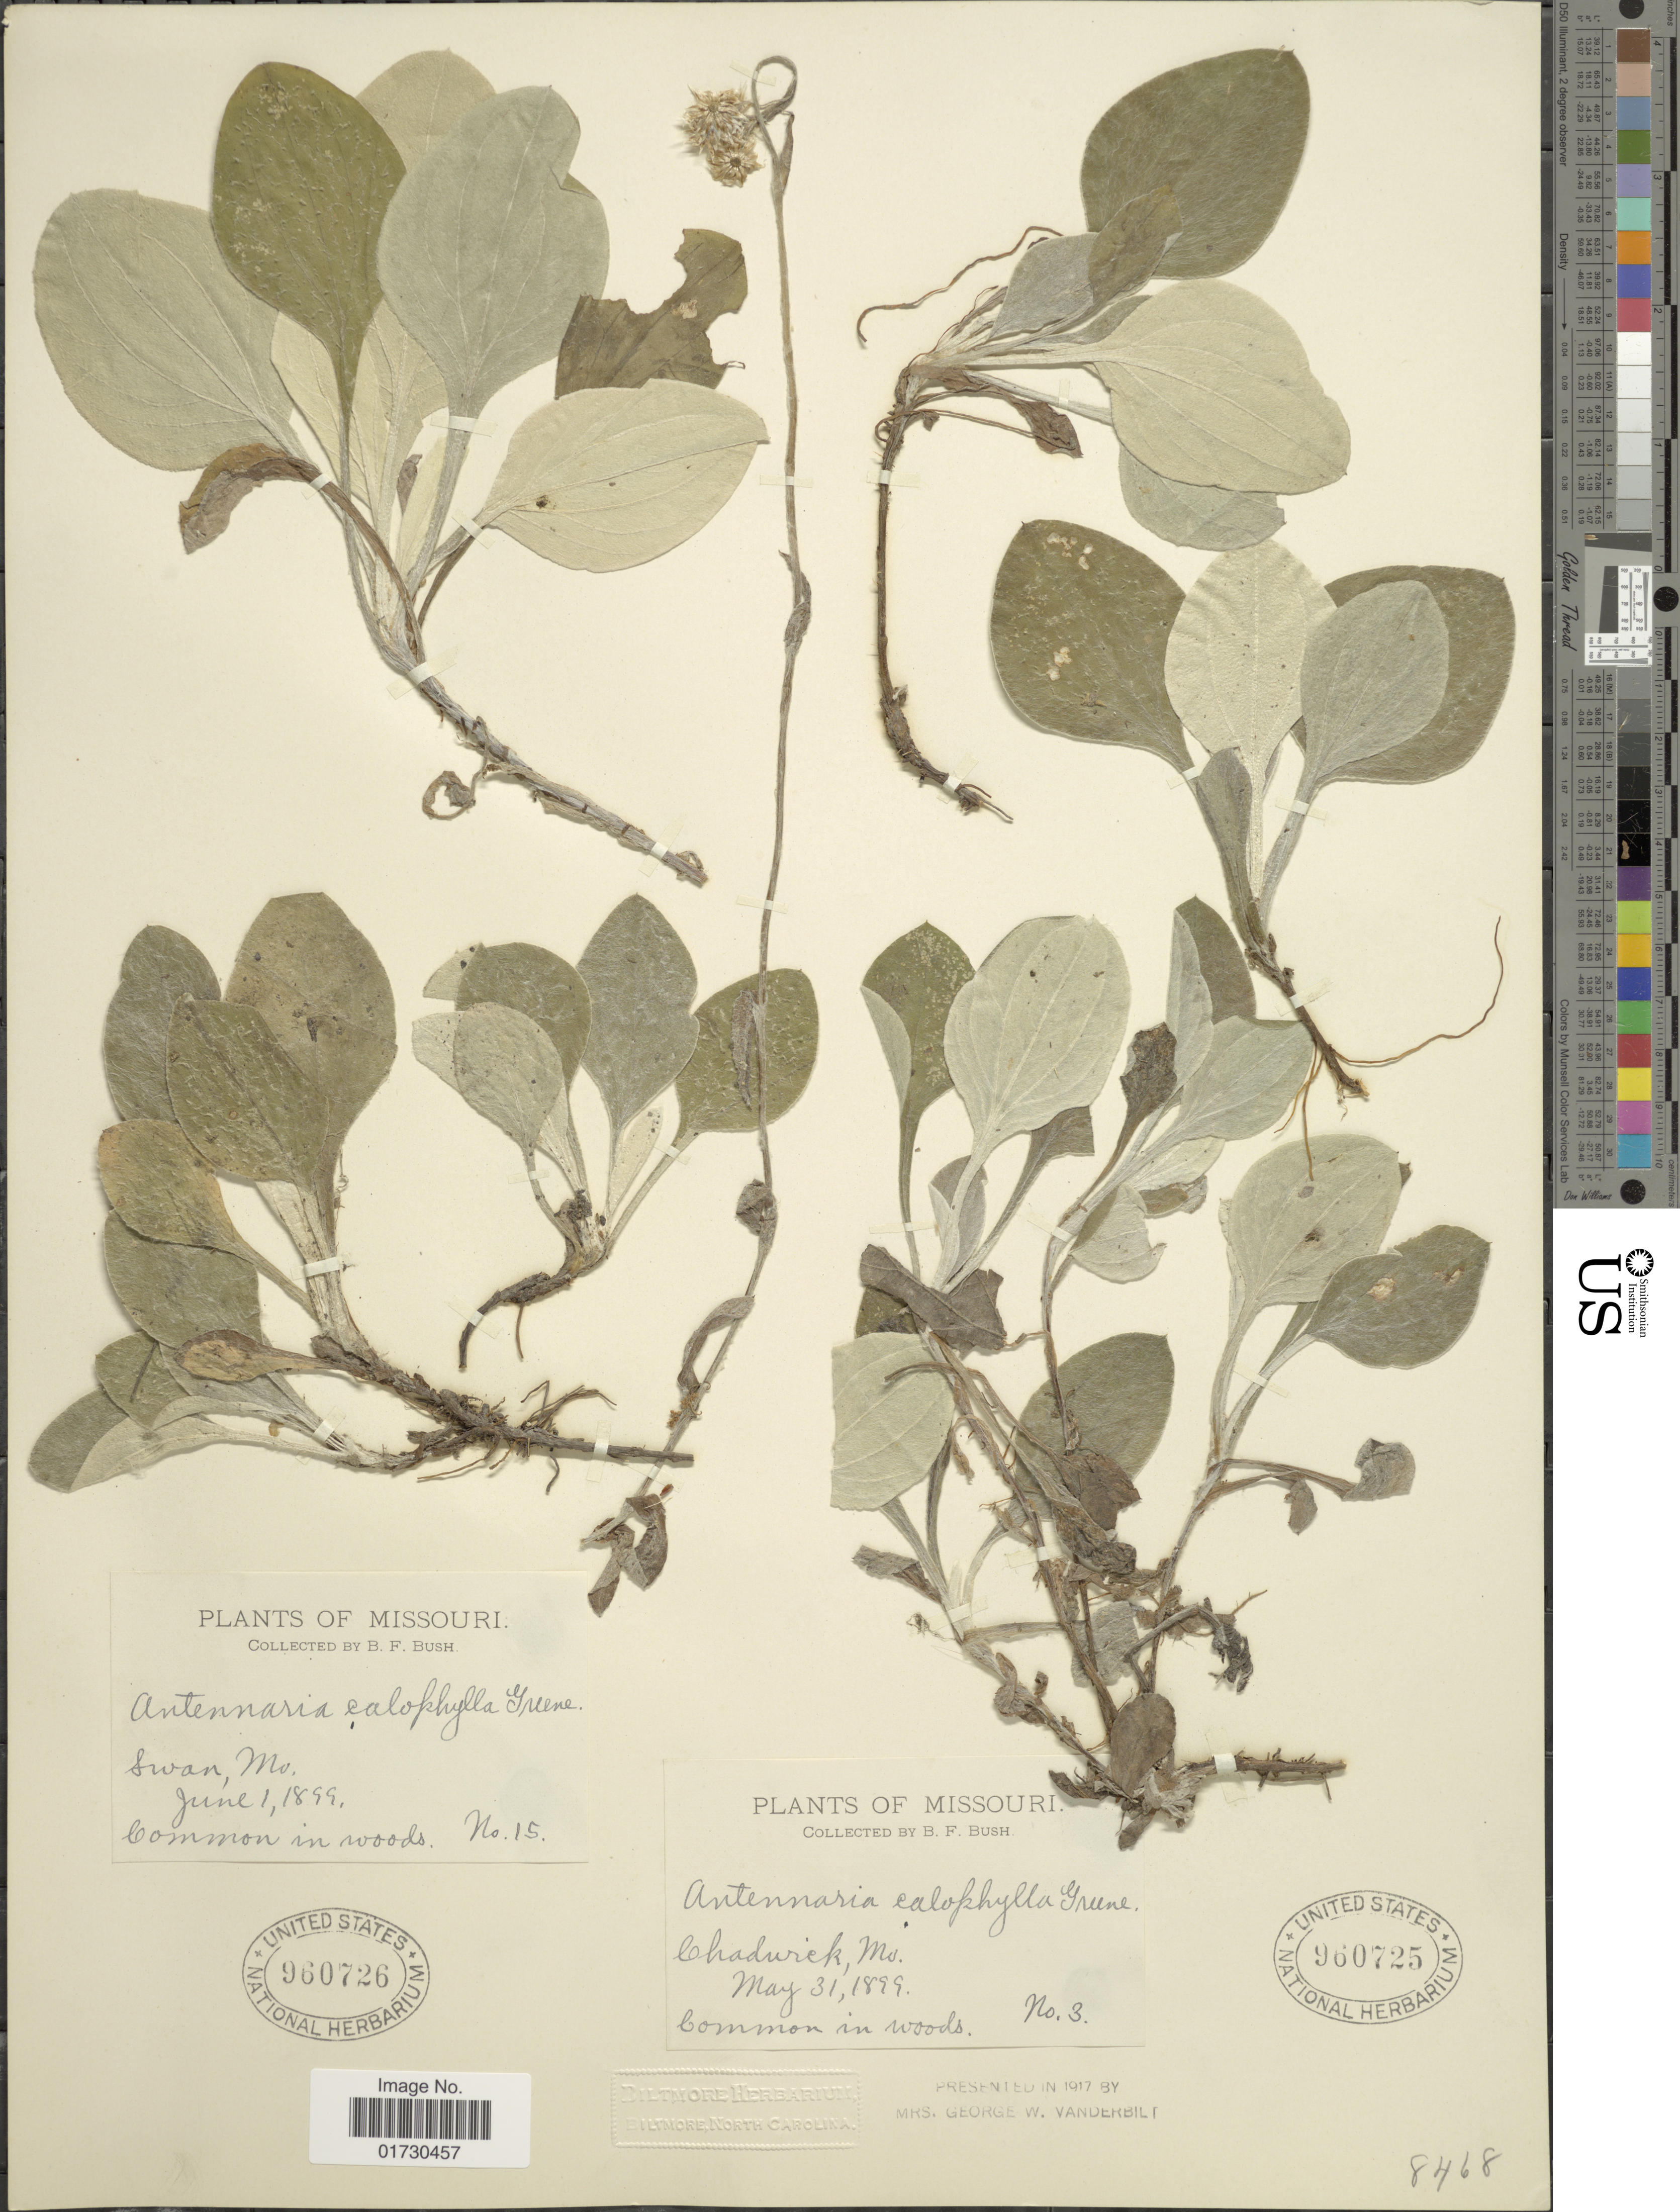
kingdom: Plantae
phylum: Tracheophyta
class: Magnoliopsida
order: Asterales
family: Asteraceae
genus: Antennaria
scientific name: Antennaria calophylla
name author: Greene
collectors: B. F. Bush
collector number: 15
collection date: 1899-06-01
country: United States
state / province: Missouri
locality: Swan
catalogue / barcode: US 960726